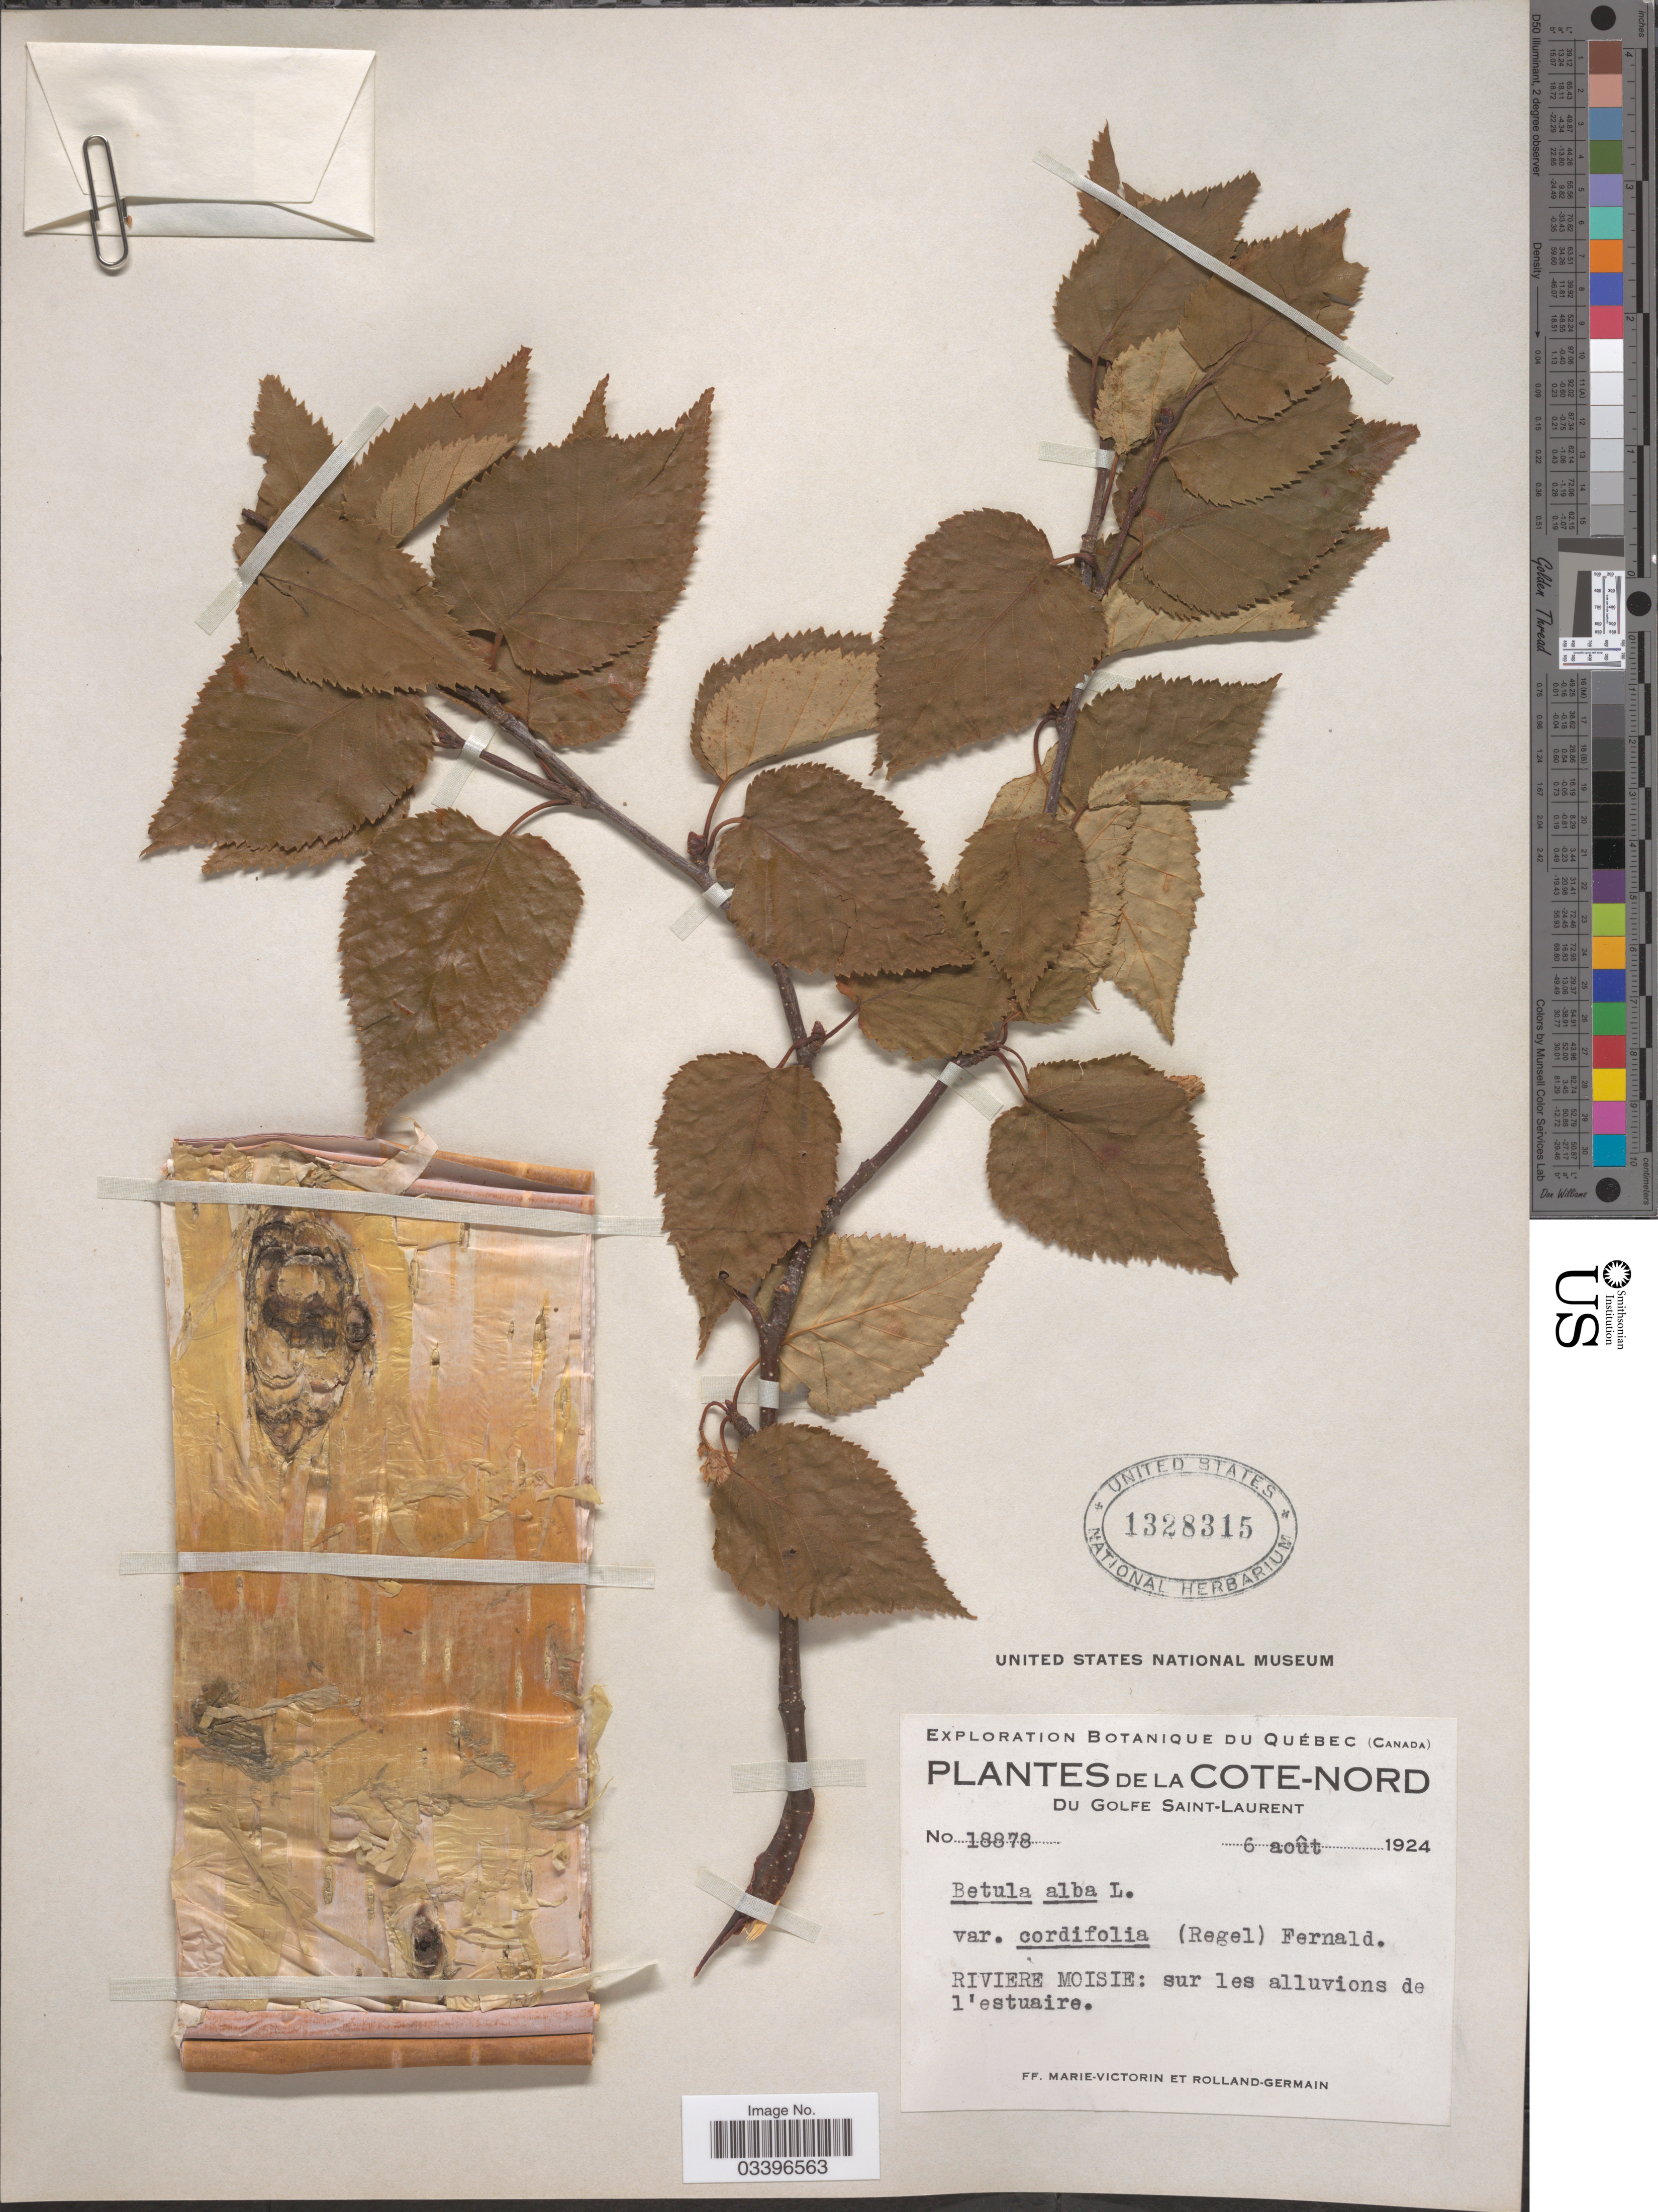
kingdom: Plantae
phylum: Tracheophyta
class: Magnoliopsida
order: Fagales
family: Betulaceae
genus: Betula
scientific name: Betula papyrifera var. cordifolia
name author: (Regel) Regel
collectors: F. Marie-Victorin & Rolland-Germain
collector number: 18878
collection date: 1924-08-06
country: Canada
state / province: Quebec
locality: Cote-Nord du Golfe Saint-Laurent. Riviere Moisie: sur les alluvions de l'estuaire.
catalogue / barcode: US 1328315